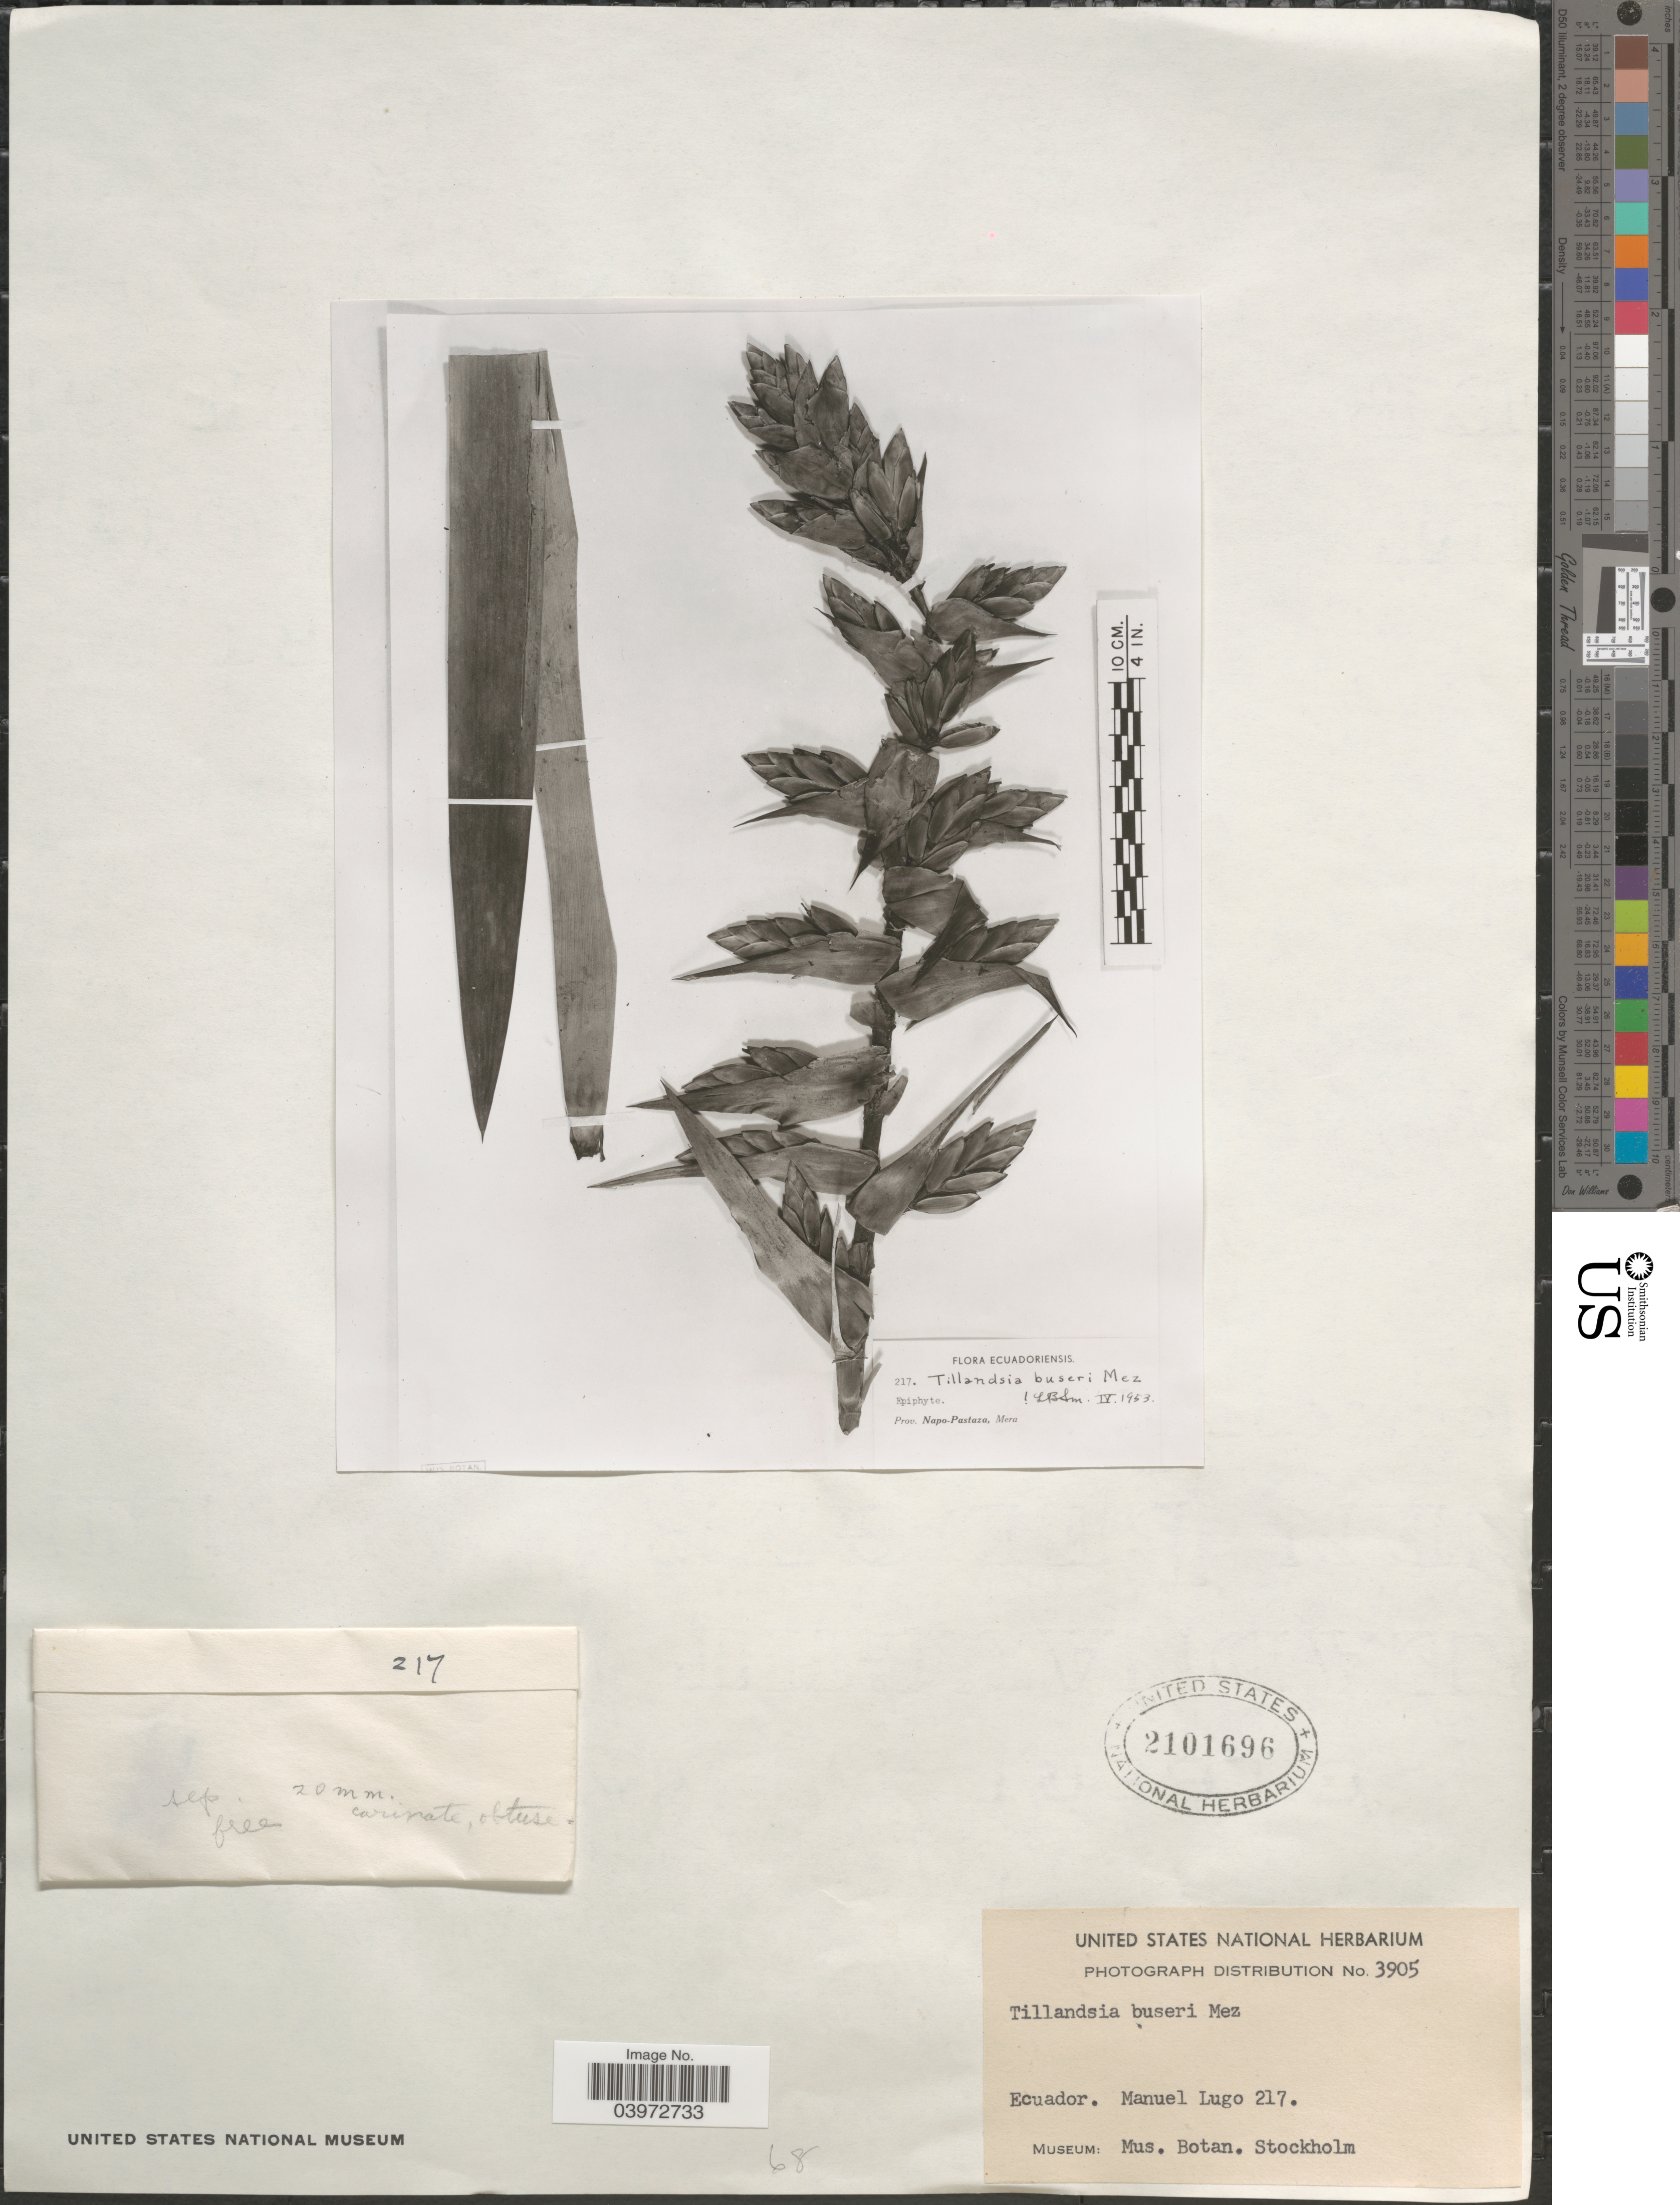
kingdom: Plantae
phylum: Tracheophyta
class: Liliopsida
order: Poales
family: Bromeliaceae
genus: Tillandsia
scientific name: Tillandsia buseri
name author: Mez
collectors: M. Lugo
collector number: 217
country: Ecuador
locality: Prov. Napo-Pastaza, Mera.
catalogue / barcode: US 2101696